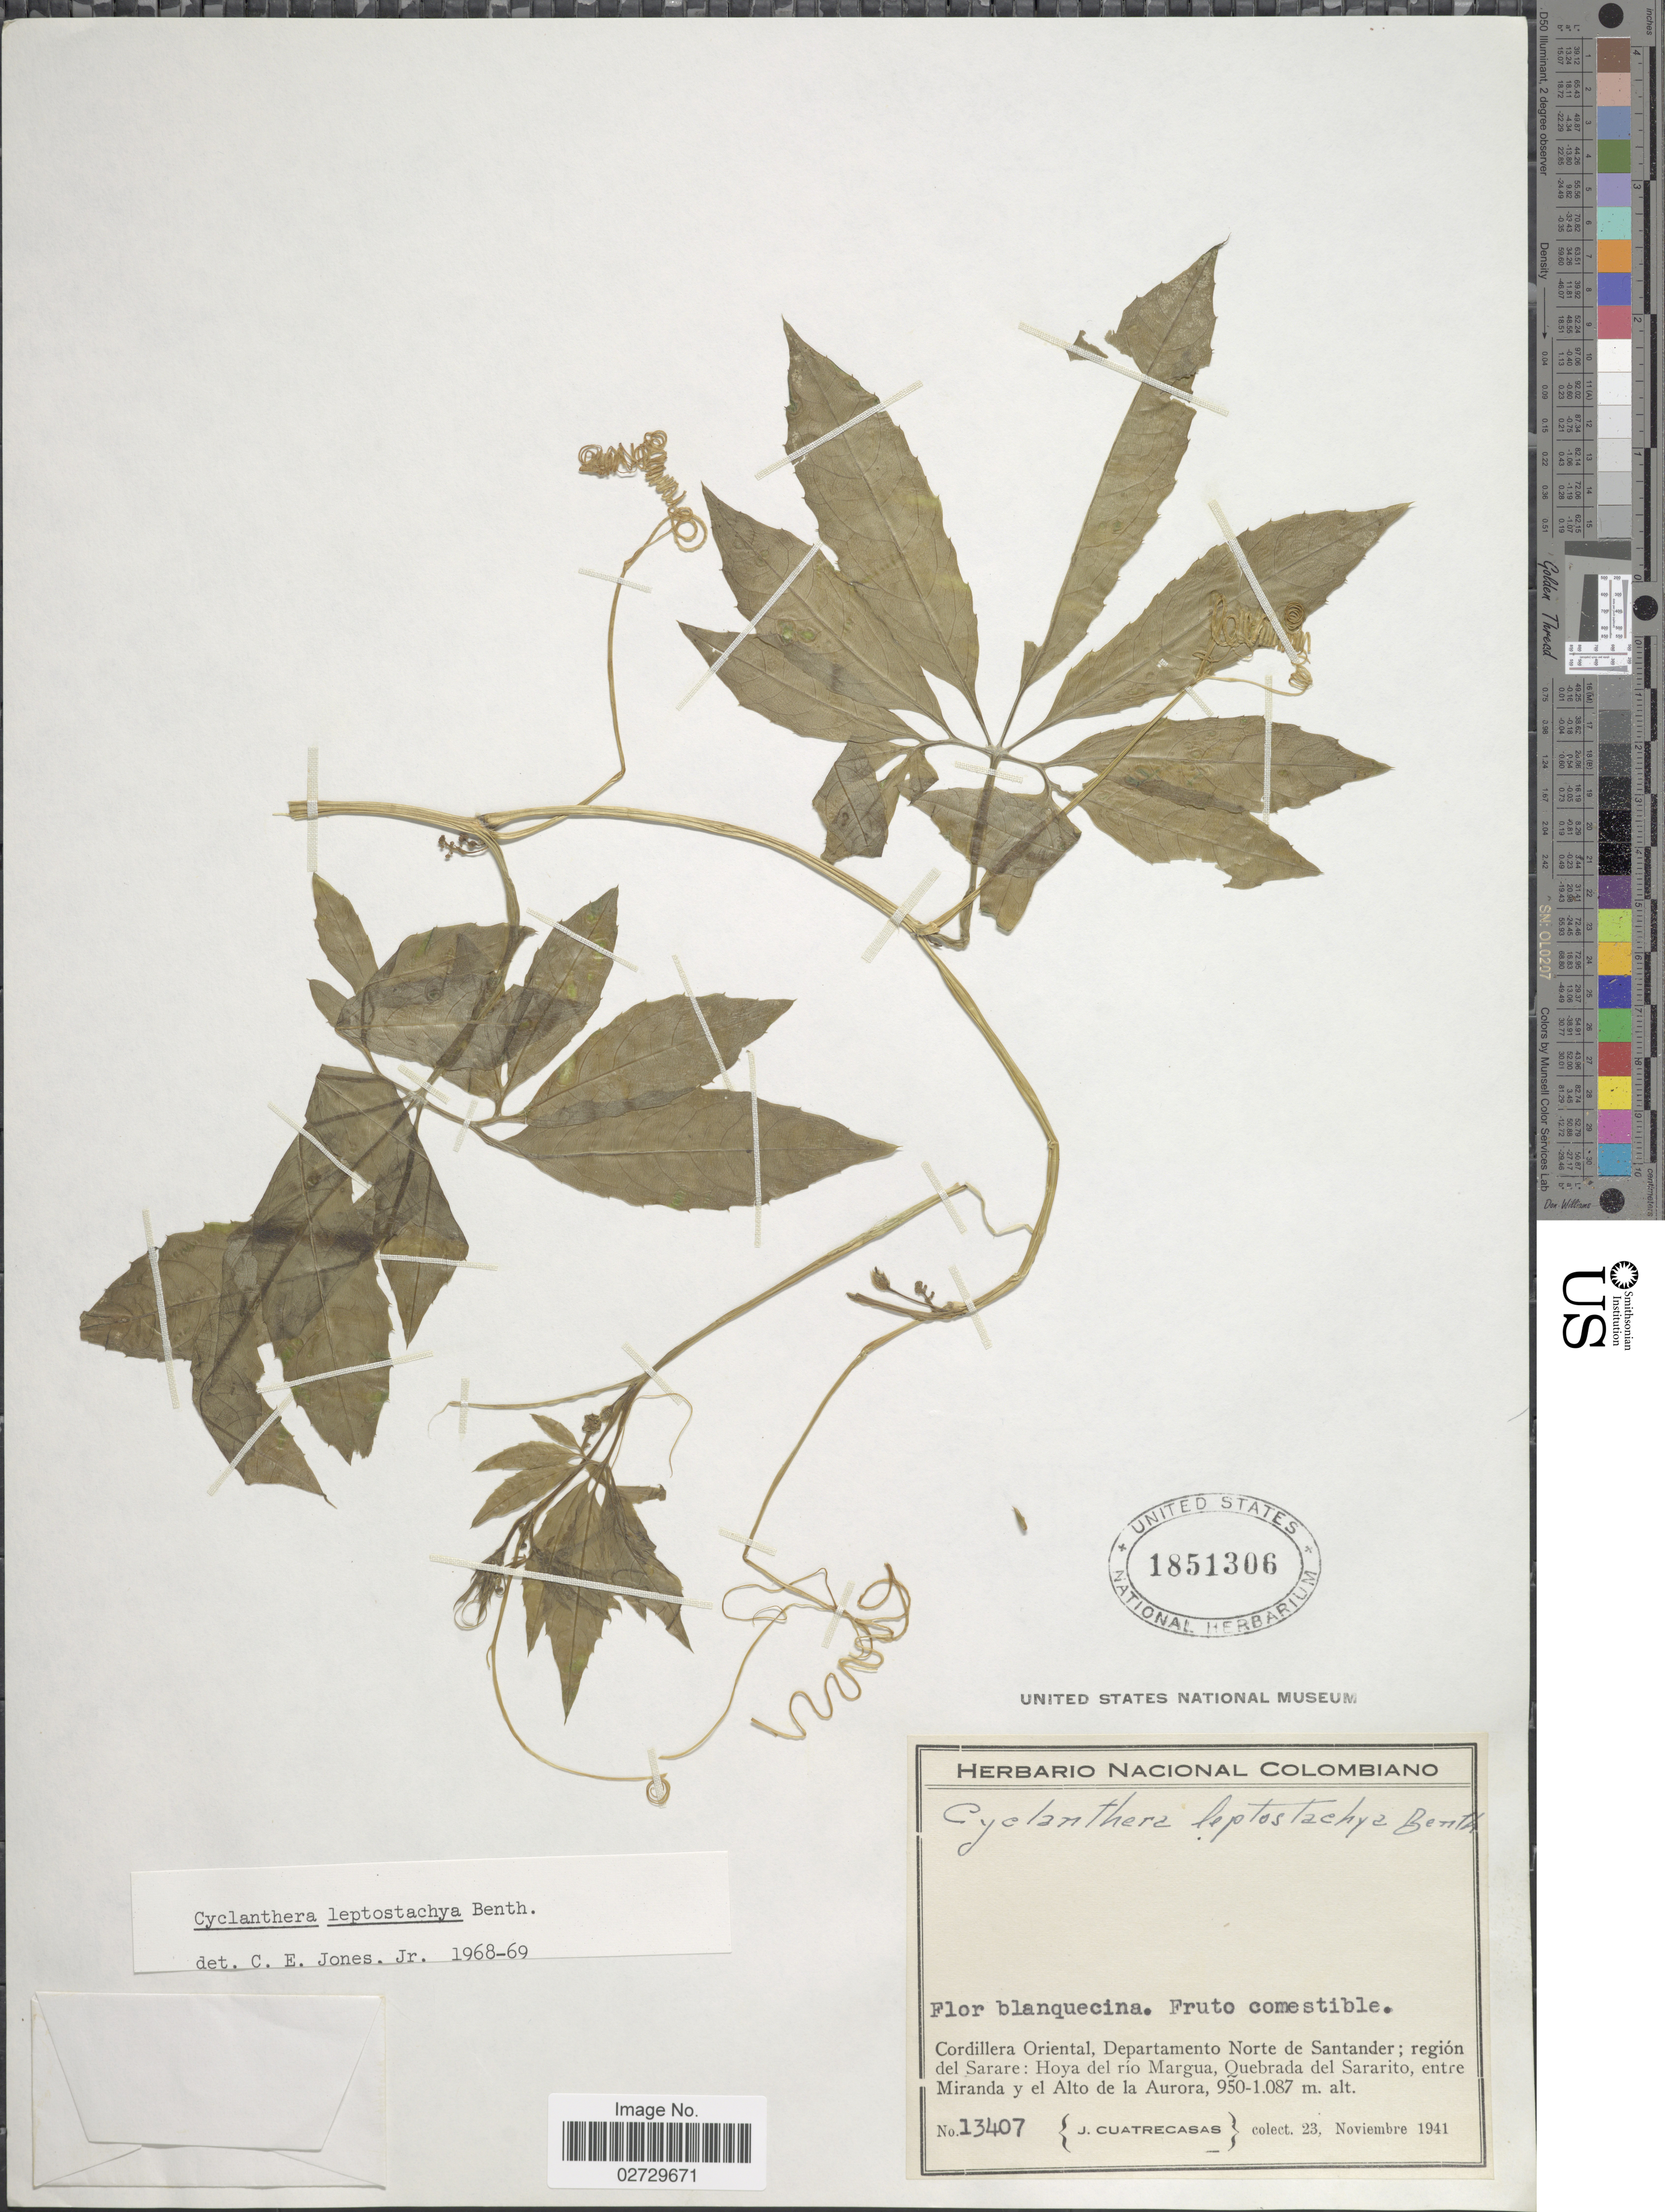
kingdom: Plantae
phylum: Tracheophyta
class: Magnoliopsida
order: Cucurbitales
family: Cucurbitaceae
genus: Cyclanthera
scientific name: Cyclanthera leptostachya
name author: Benth.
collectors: J. Cuatrecasas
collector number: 13407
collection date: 1941-11-23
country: Colombia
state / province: Norte de Santander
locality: Cordillera Oriental, Departamento Norte de Santander; region de Sarare: Hoya del rio Margua, Quebrada del Sararito, entre Miranda y el Alto da la Aurora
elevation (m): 950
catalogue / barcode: US 1851306